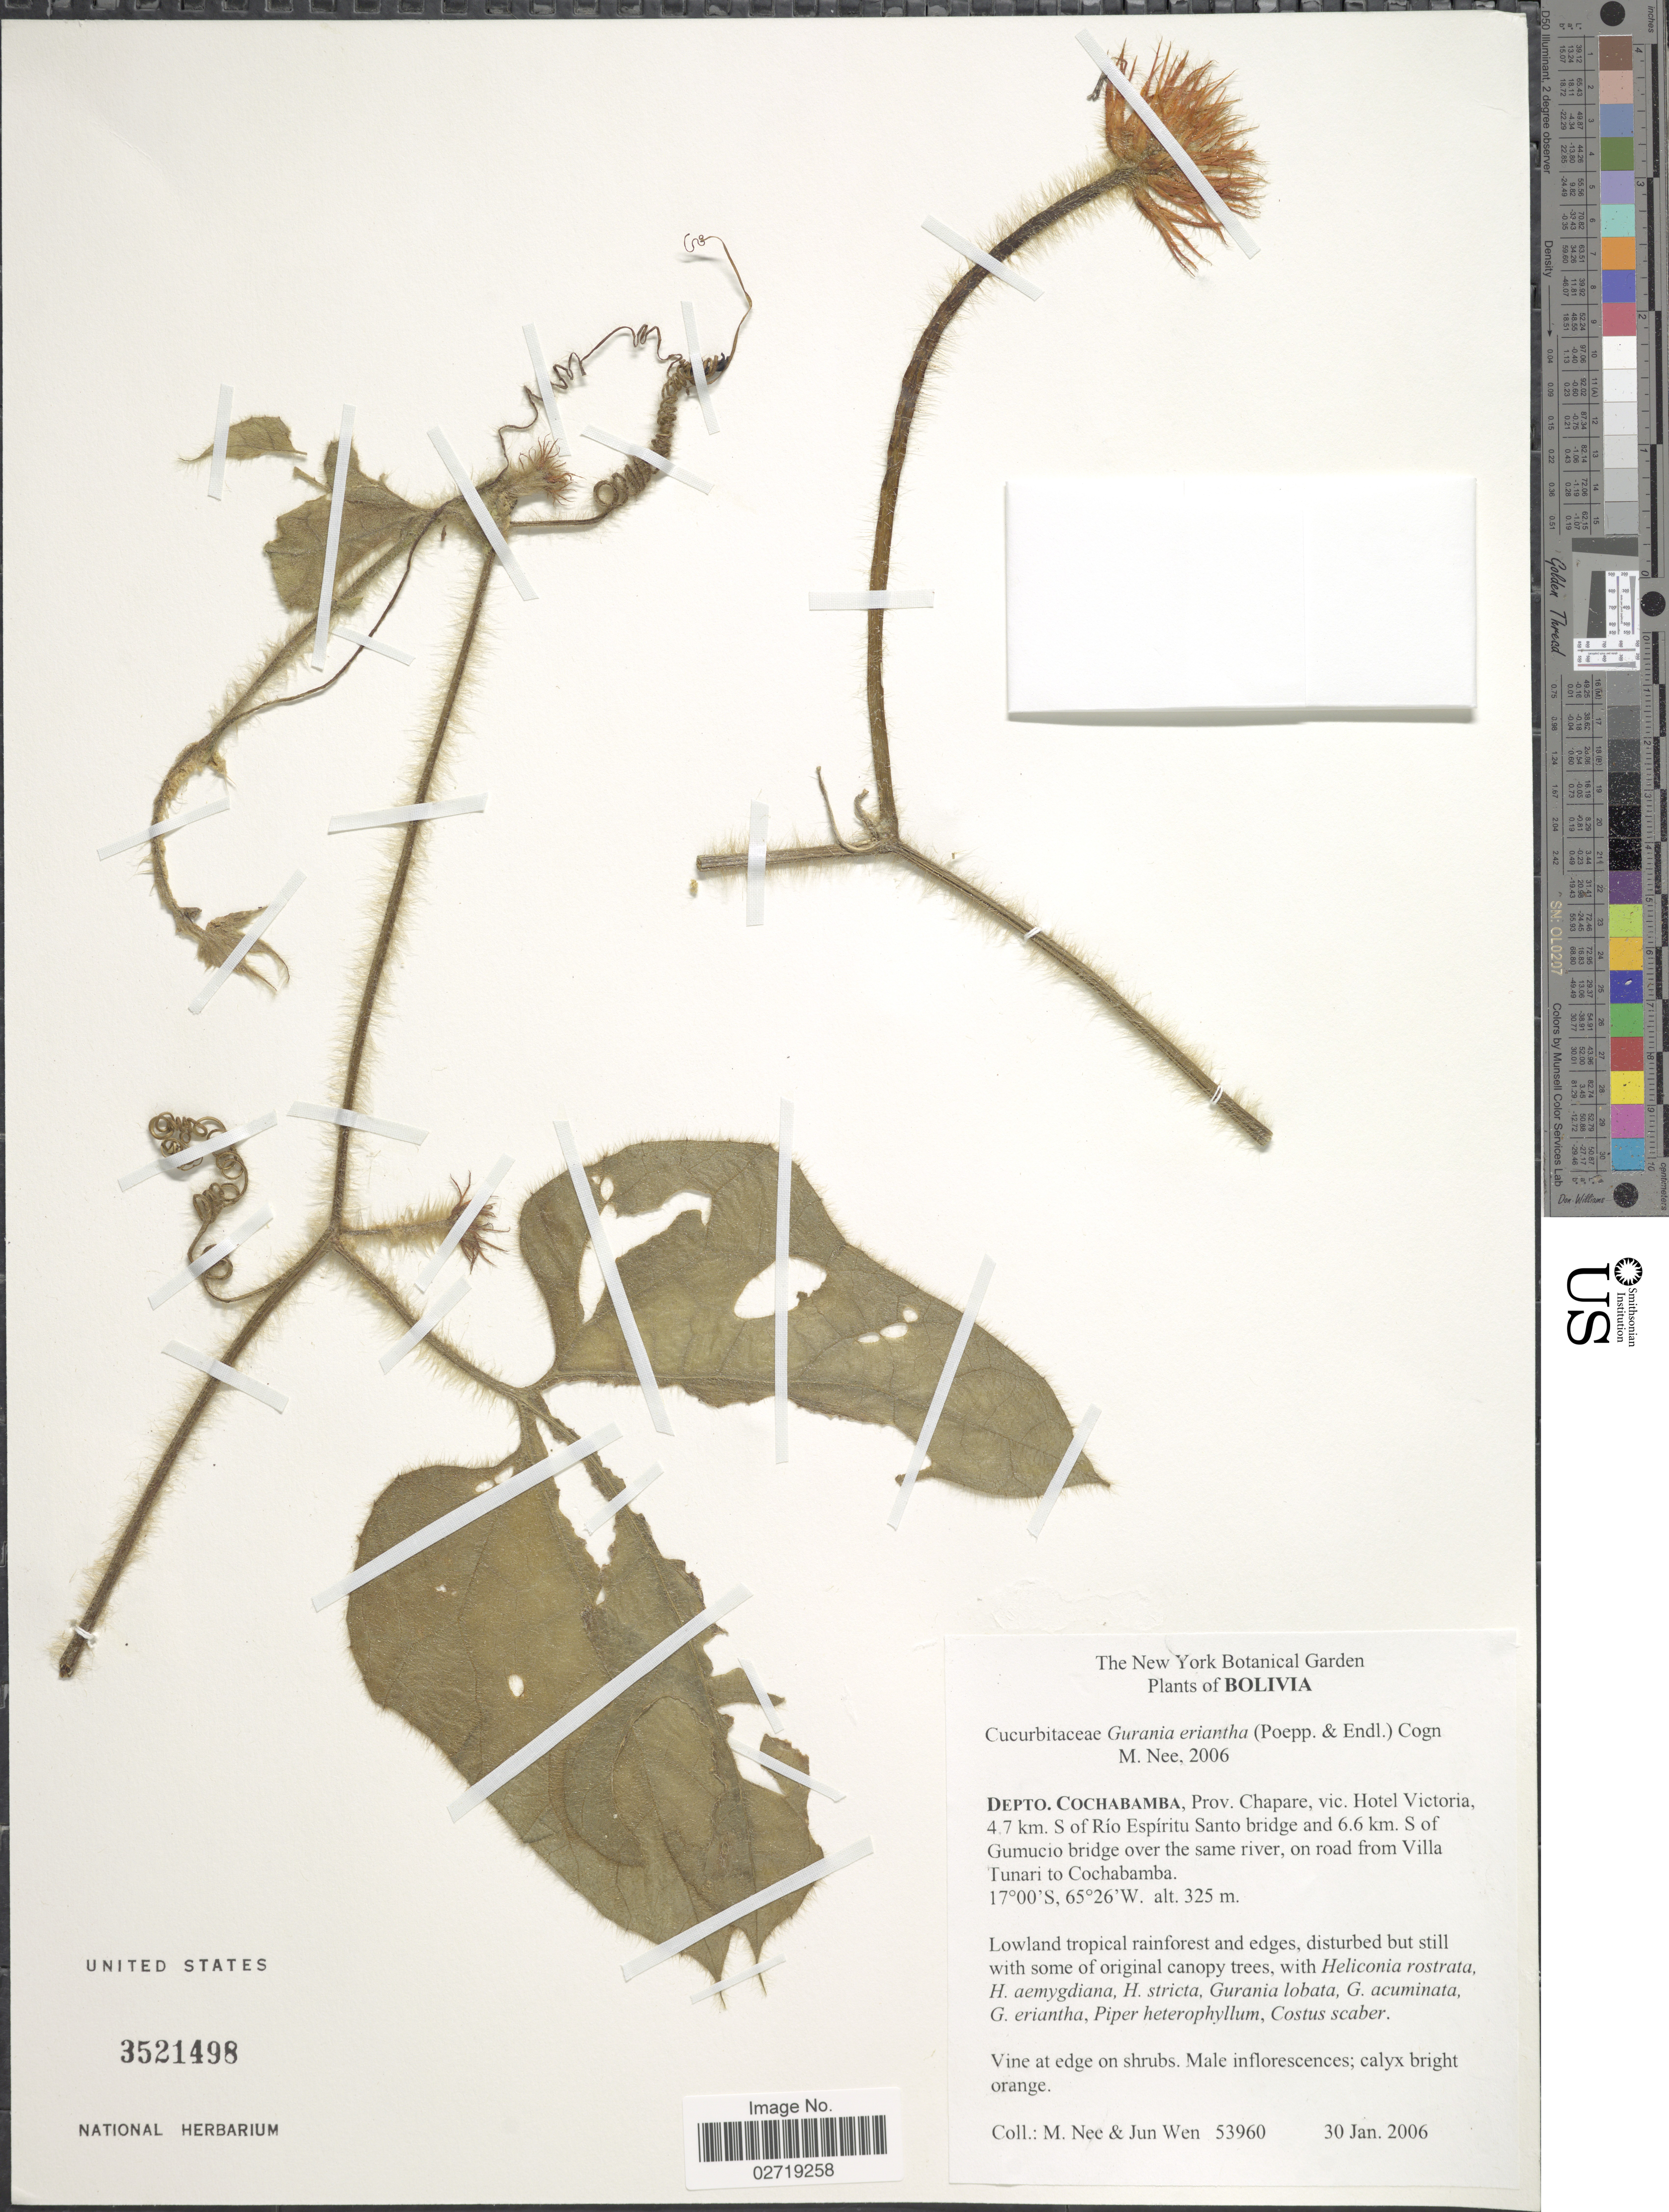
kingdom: Plantae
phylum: Tracheophyta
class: Magnoliopsida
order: Cucurbitales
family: Cucurbitaceae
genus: Gurania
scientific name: Gurania eriantha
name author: (Poepp. & Endl.) Cogn.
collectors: M. Nee & J. Wen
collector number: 53960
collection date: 2006-01-30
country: Bolivia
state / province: Cochabamba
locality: Prov. Chapare, vic. Hotel Victoria, 4.7 km. S of Rio Espiritu Santo bridge and 6.6 km. S of Gumucio bridge over the same river, on road from Villa Tunari to Cochabamba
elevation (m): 325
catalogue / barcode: US 3521498